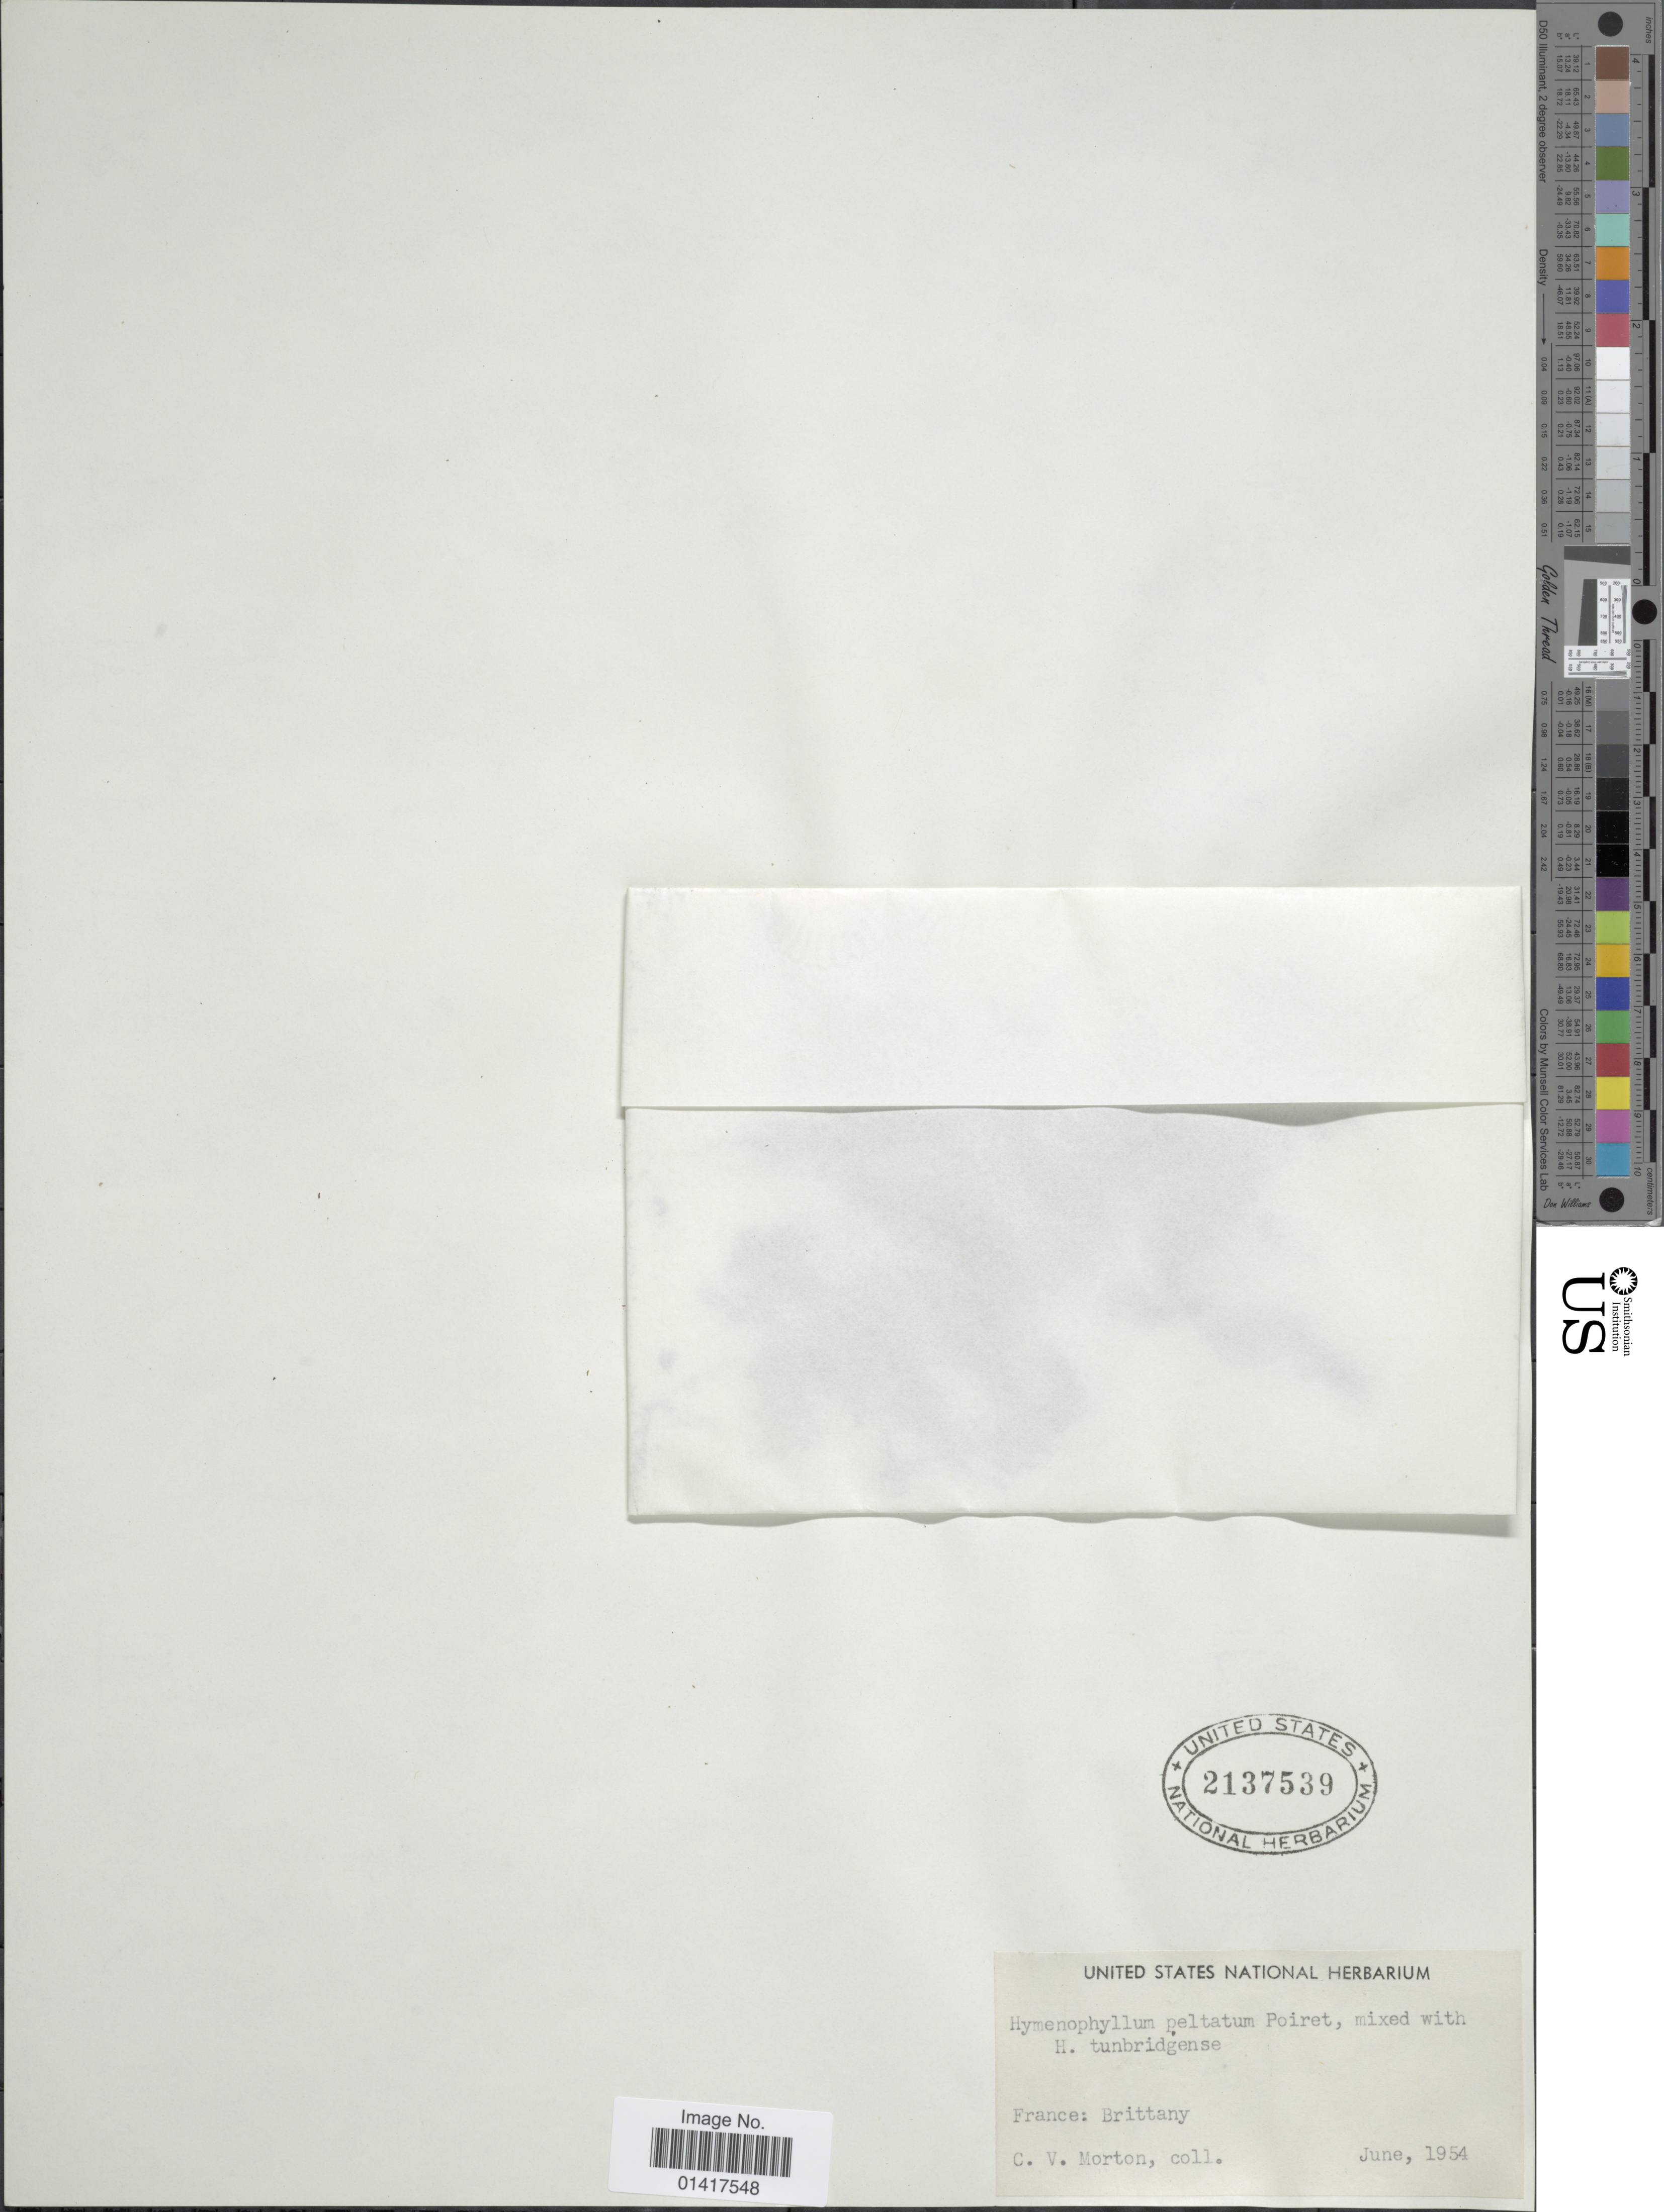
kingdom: Plantae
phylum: Tracheophyta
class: Polypodiopsida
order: Hymenophyllales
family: Hymenophyllaceae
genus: Hymenophyllum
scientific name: Hymenophyllum peltatum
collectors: C. V. Morton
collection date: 1954-06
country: France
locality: Brittany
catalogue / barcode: US 2137539